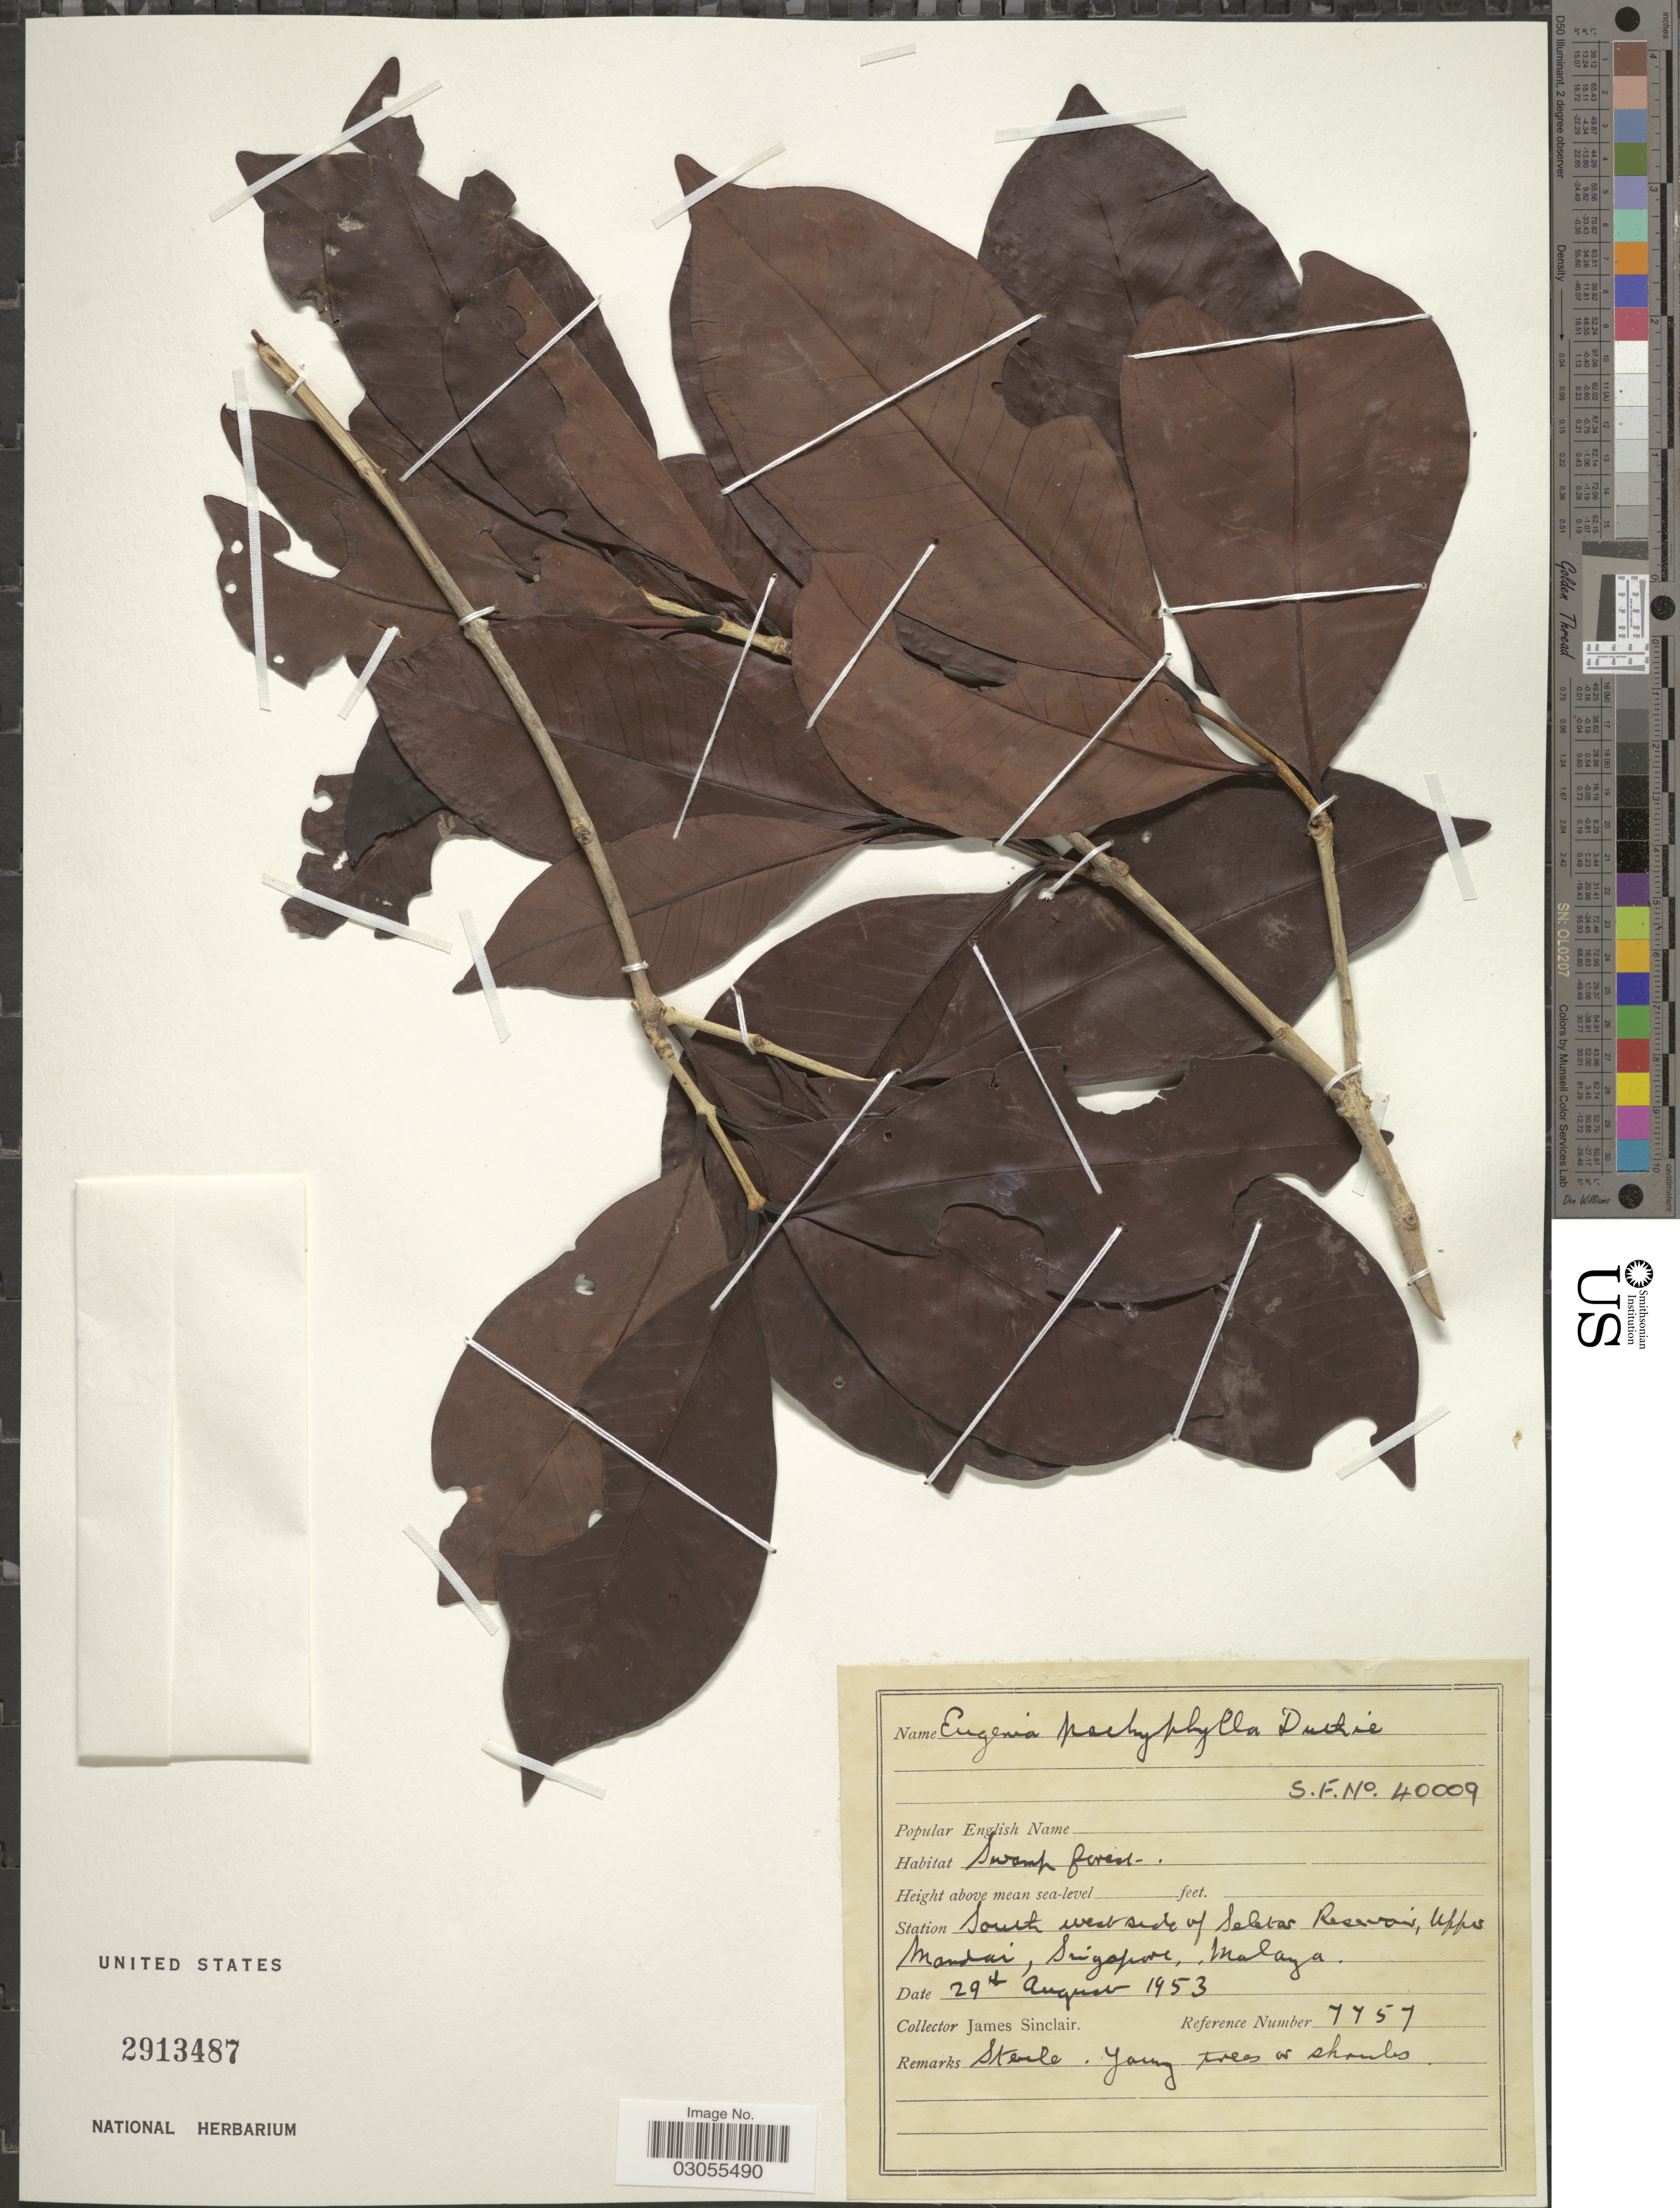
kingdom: Plantae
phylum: Tracheophyta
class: Magnoliopsida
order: Myrtales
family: Myrtaceae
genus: Syzygium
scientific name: Syzygium pachyphyllum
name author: (Kurz) Merr. & L.M. Perry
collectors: J. Sinclair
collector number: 7757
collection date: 1953-08-29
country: Singapore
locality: South west side of Seletar Reservoir, Upper Mandai, Malaya.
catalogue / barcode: US 2913487